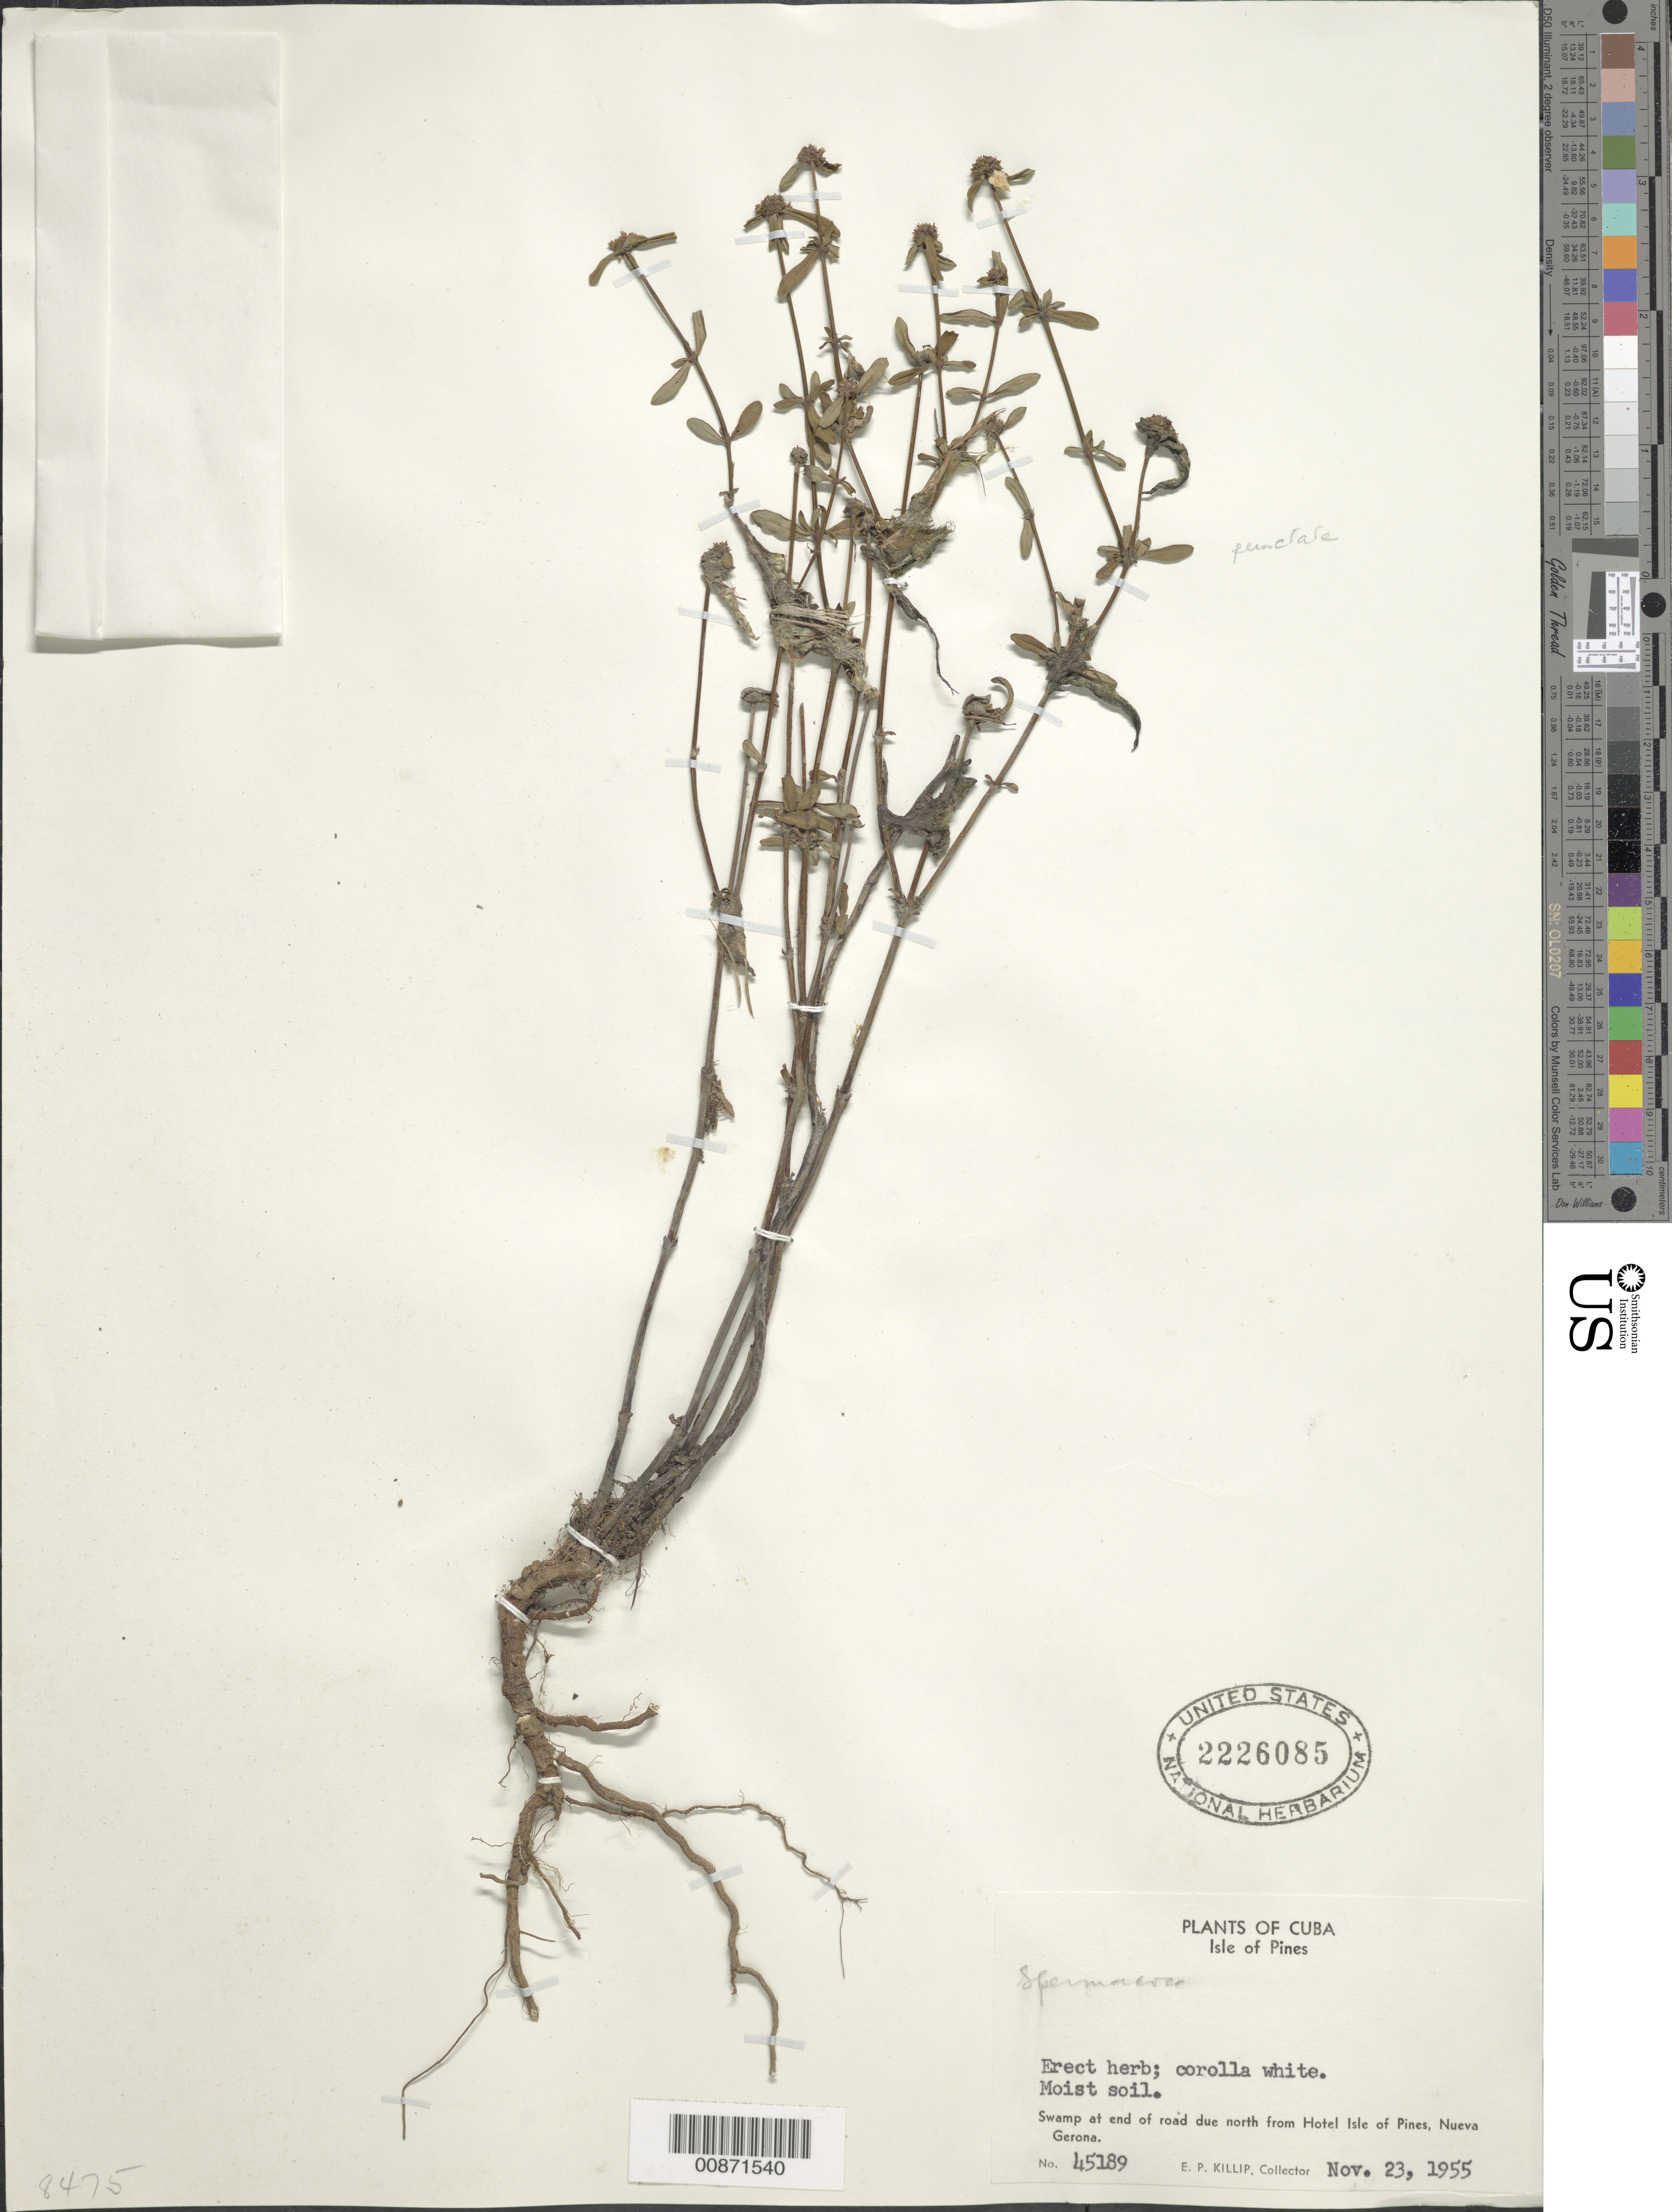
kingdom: Plantae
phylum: Tracheophyta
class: Magnoliopsida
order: Gentianales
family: Rubiaceae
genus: Spermacoce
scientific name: Spermacoce sp.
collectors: E. P. Killip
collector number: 45189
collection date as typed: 23 Nov 1955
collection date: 1955-11-23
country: Cuba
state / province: Isla de La Juventud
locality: Swamp at end of road due north from Hotel Isle of Pines, Nueva Gerona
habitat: Swamp at end of raod, in moist soil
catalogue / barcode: US 2226085